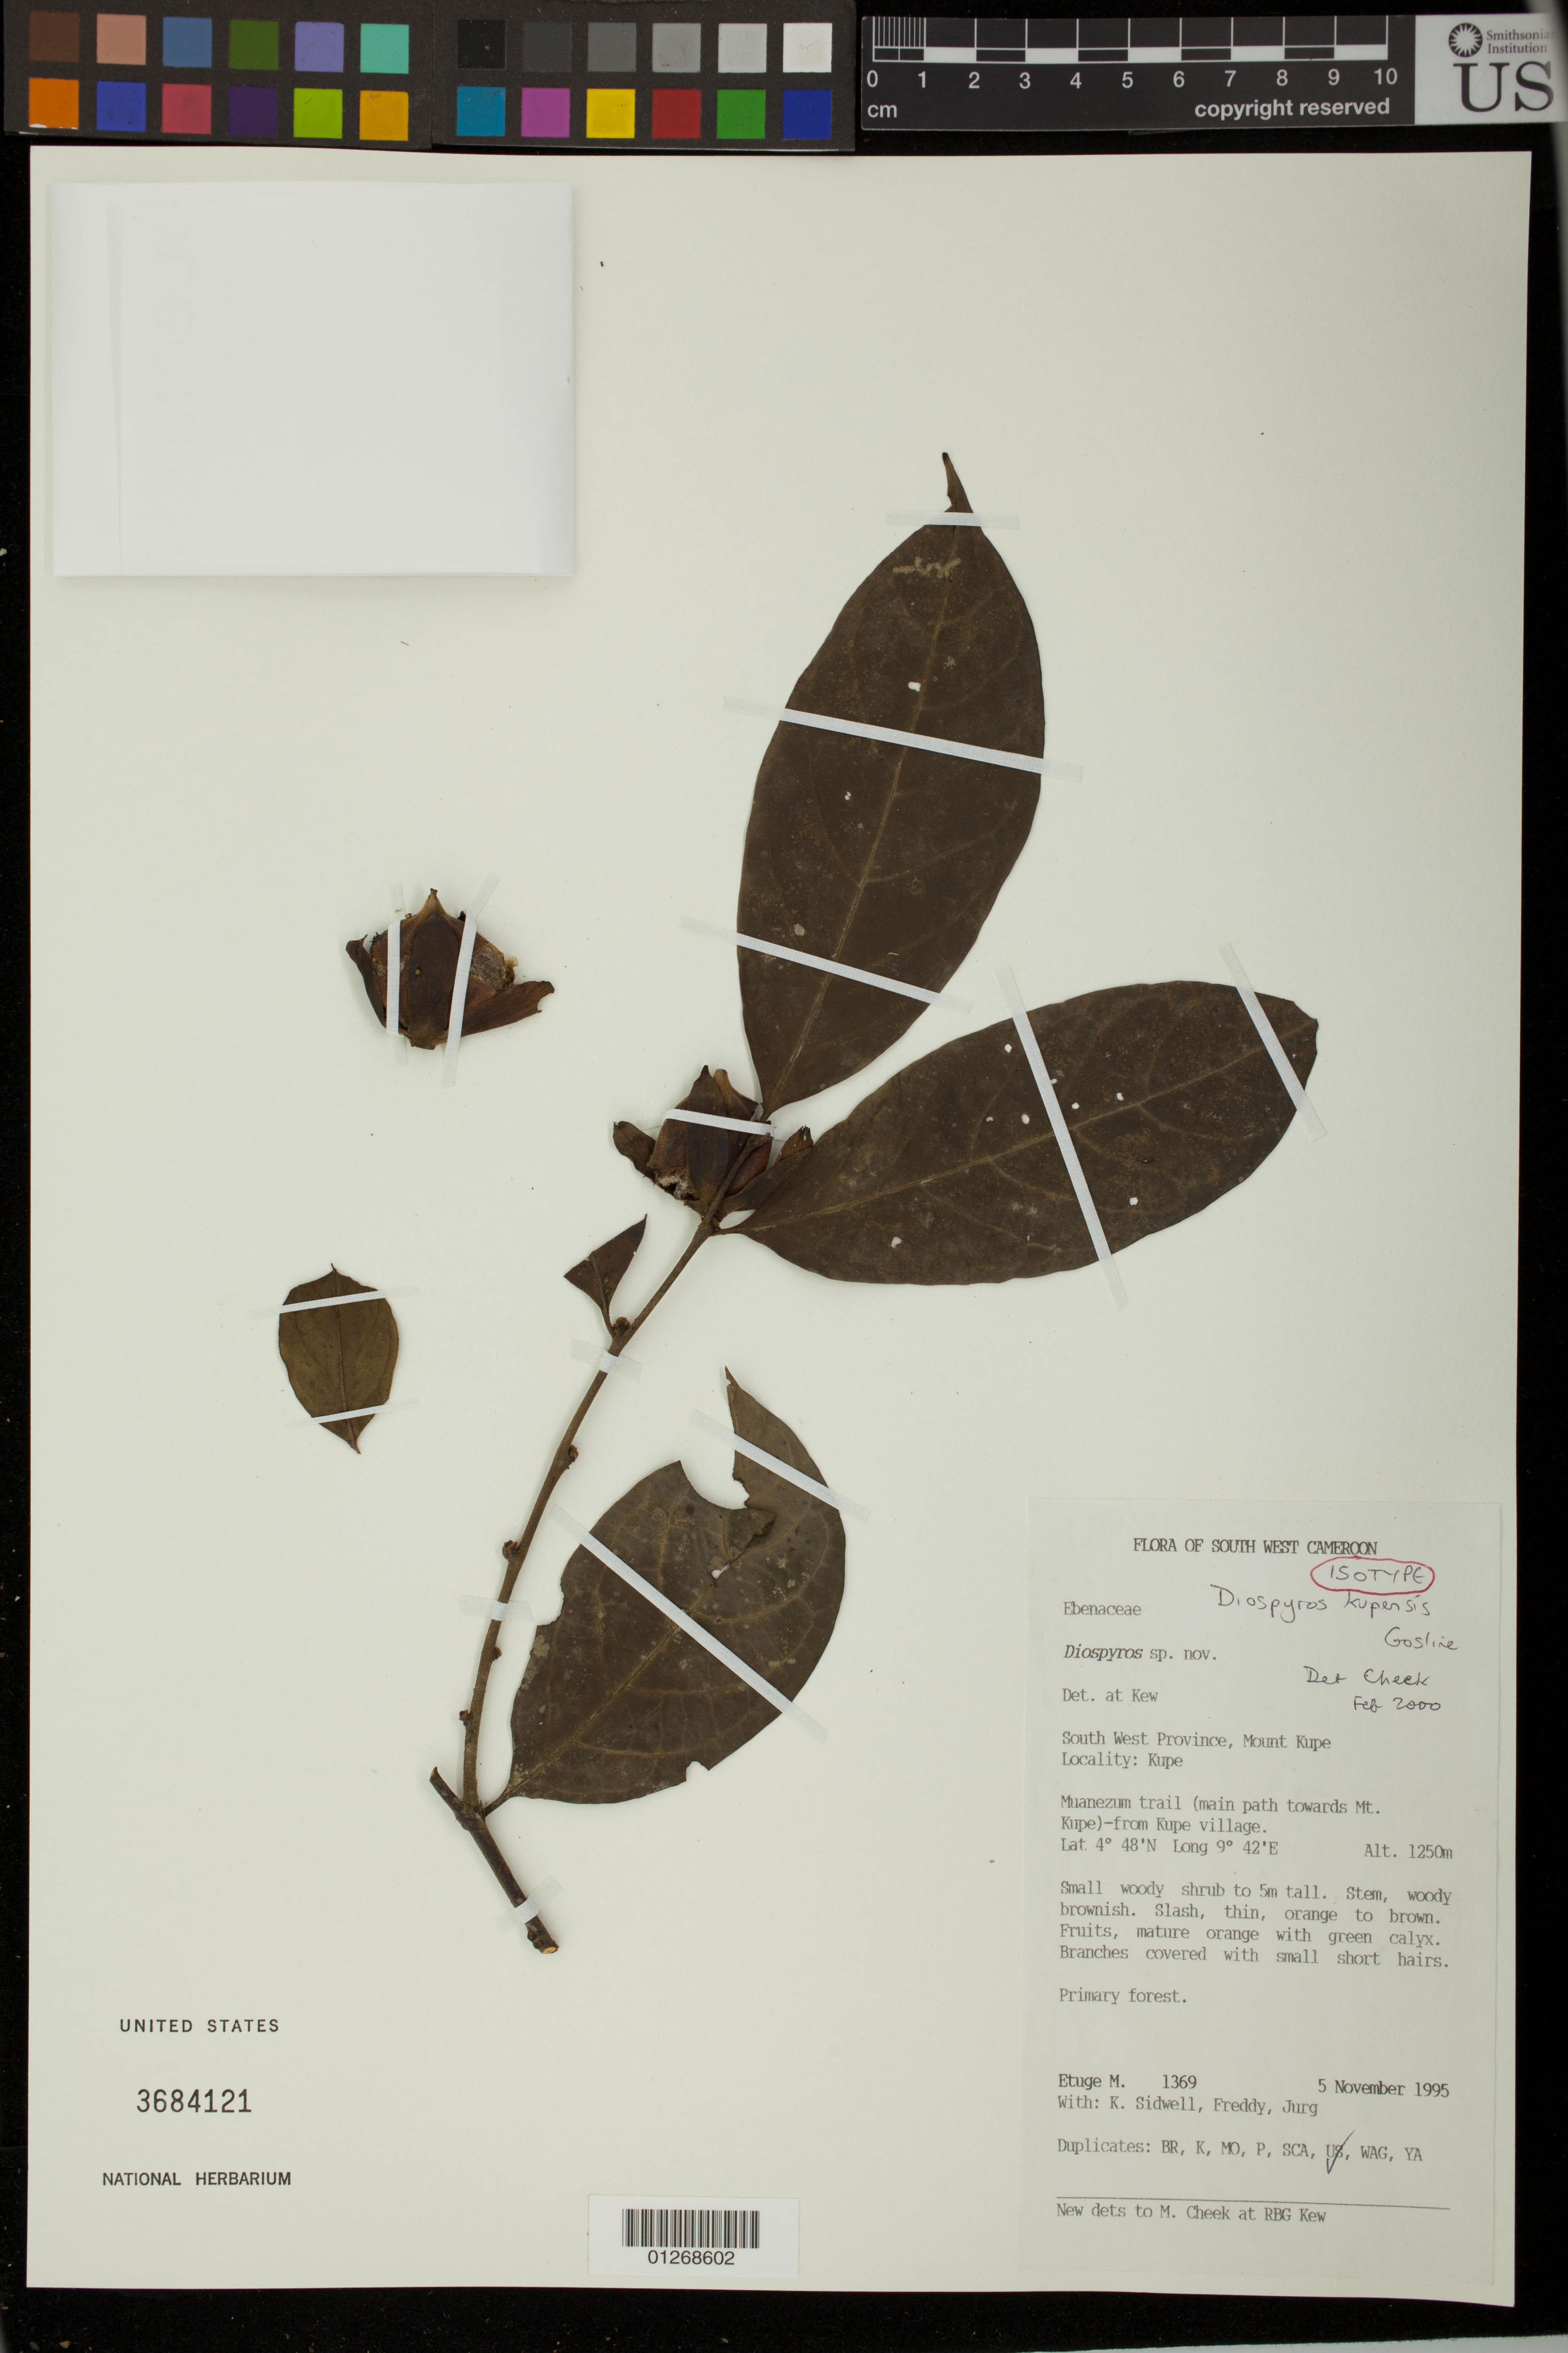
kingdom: Plantae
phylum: Tracheophyta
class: Magnoliopsida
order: Ericales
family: Ebenaceae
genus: Diospyros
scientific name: Diospyros kupensis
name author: Gosline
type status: Isotype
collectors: M. Etuge, K. Sidwell, -. Freddy & Jurg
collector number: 1369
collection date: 1995-11-05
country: Cameroon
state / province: Sud-Ouest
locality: South West Province, Mount Kupe, Muanezum trail (main path towards Mt. Kupe) from Kupe village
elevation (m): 1250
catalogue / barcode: US 3684121